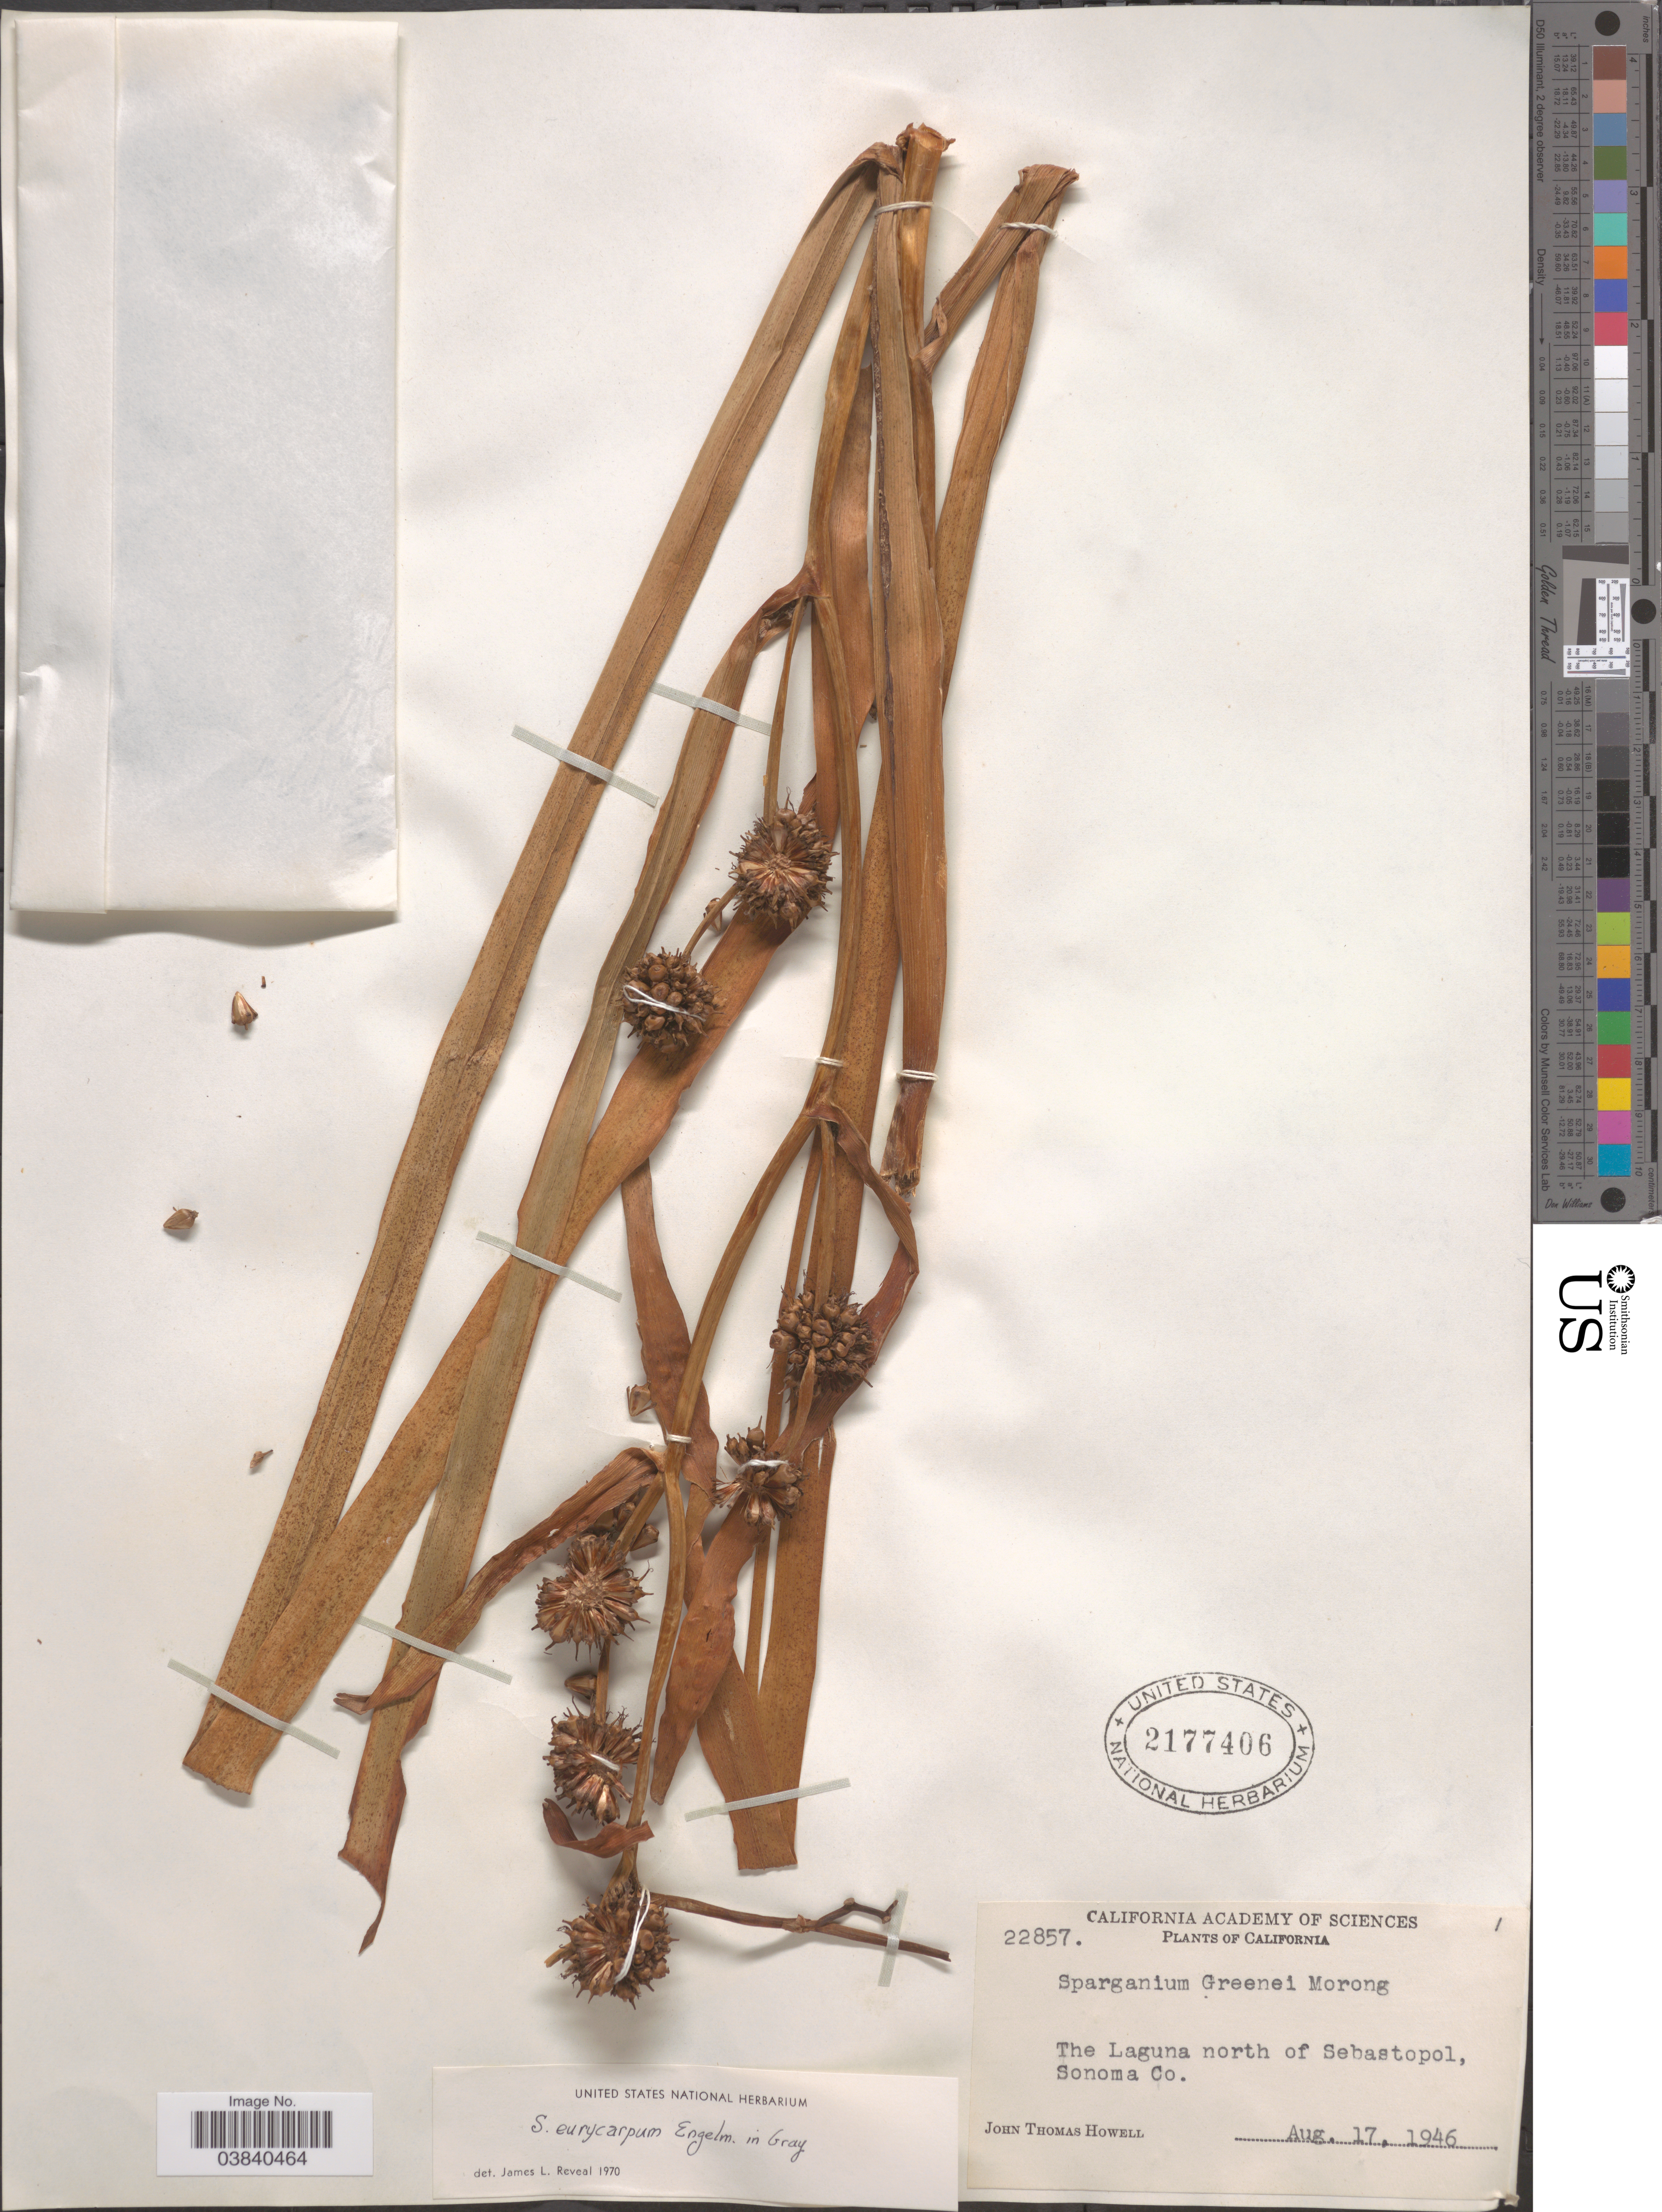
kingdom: Plantae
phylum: Tracheophyta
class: Liliopsida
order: Poales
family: Typhaceae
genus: Sparganium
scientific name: Sparganium eurycarpum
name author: Engelm.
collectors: J. T. Howell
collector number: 22857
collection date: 1946-08-17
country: United States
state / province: California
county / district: Sonoma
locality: The Laguna north of Sebastopol, Sonoma Co.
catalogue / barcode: US 2177406